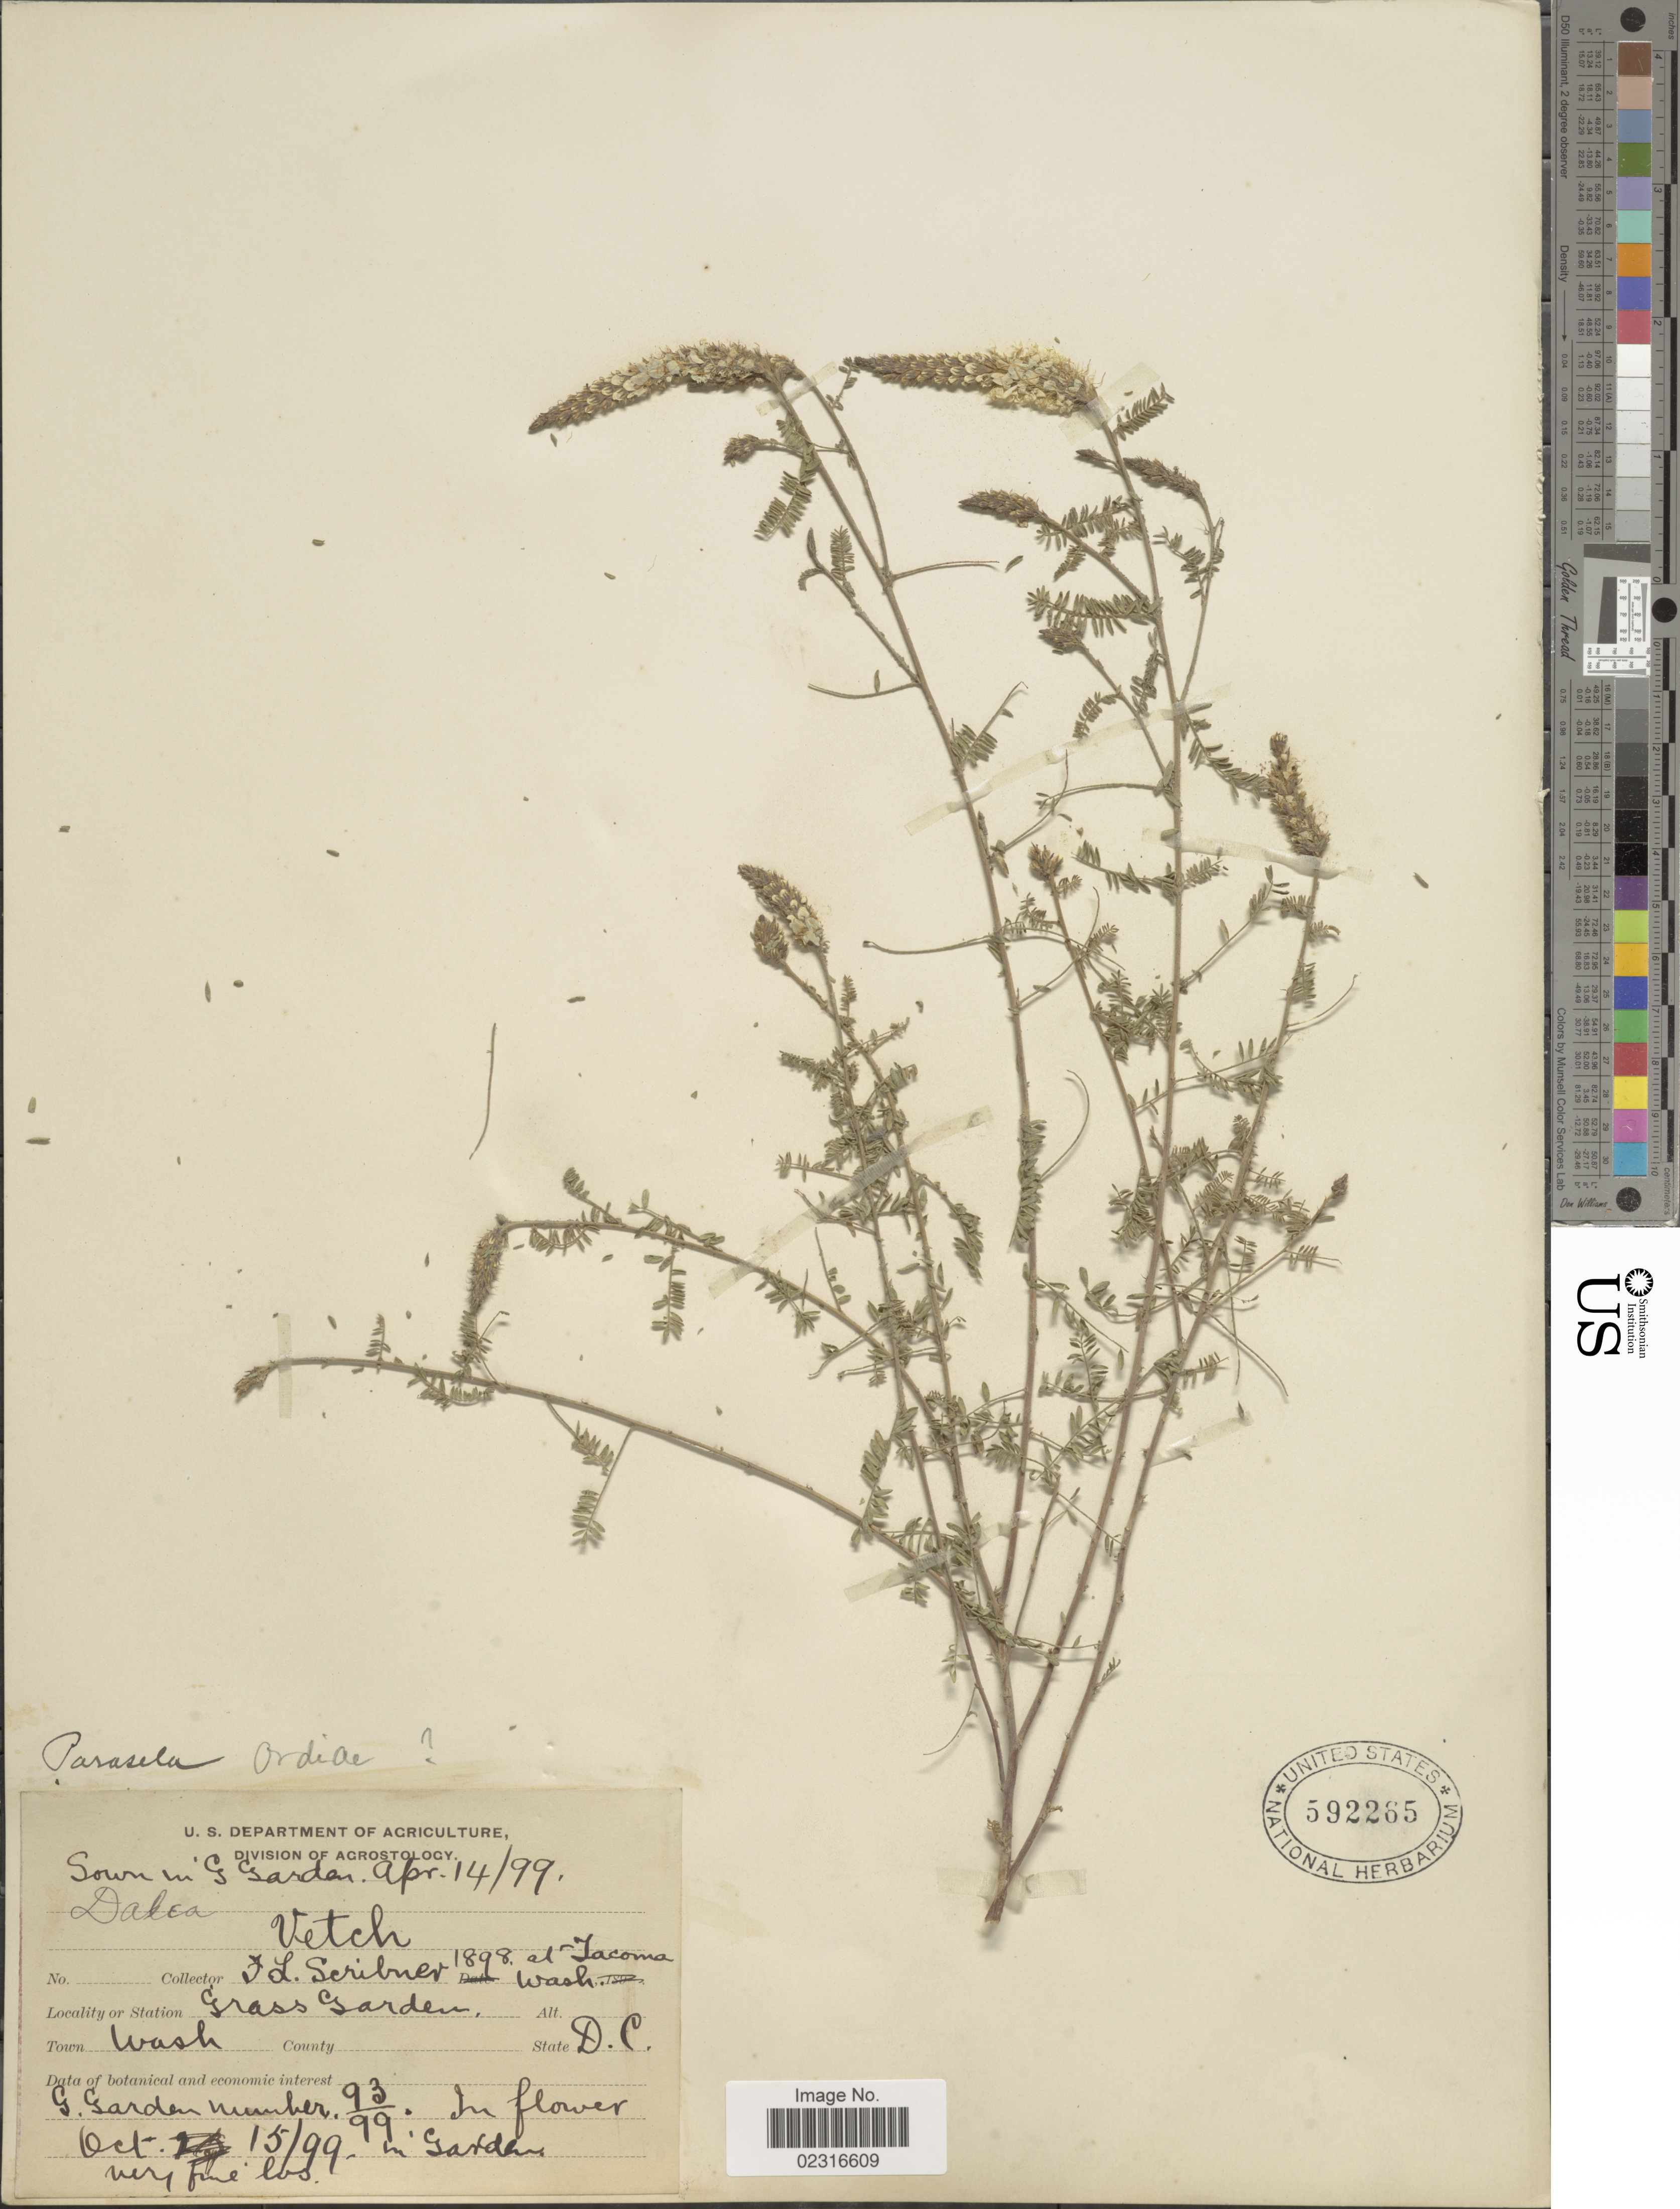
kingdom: Plantae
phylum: Tracheophyta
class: Magnoliopsida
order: Fabales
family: Fabaceae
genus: Dalea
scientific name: Dalea albiflora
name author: A. Gray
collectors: F. L. Scribner & Jacoma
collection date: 1898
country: United States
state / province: District of Columbia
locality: Grass Garden. Wash. D.C.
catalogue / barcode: US 592265